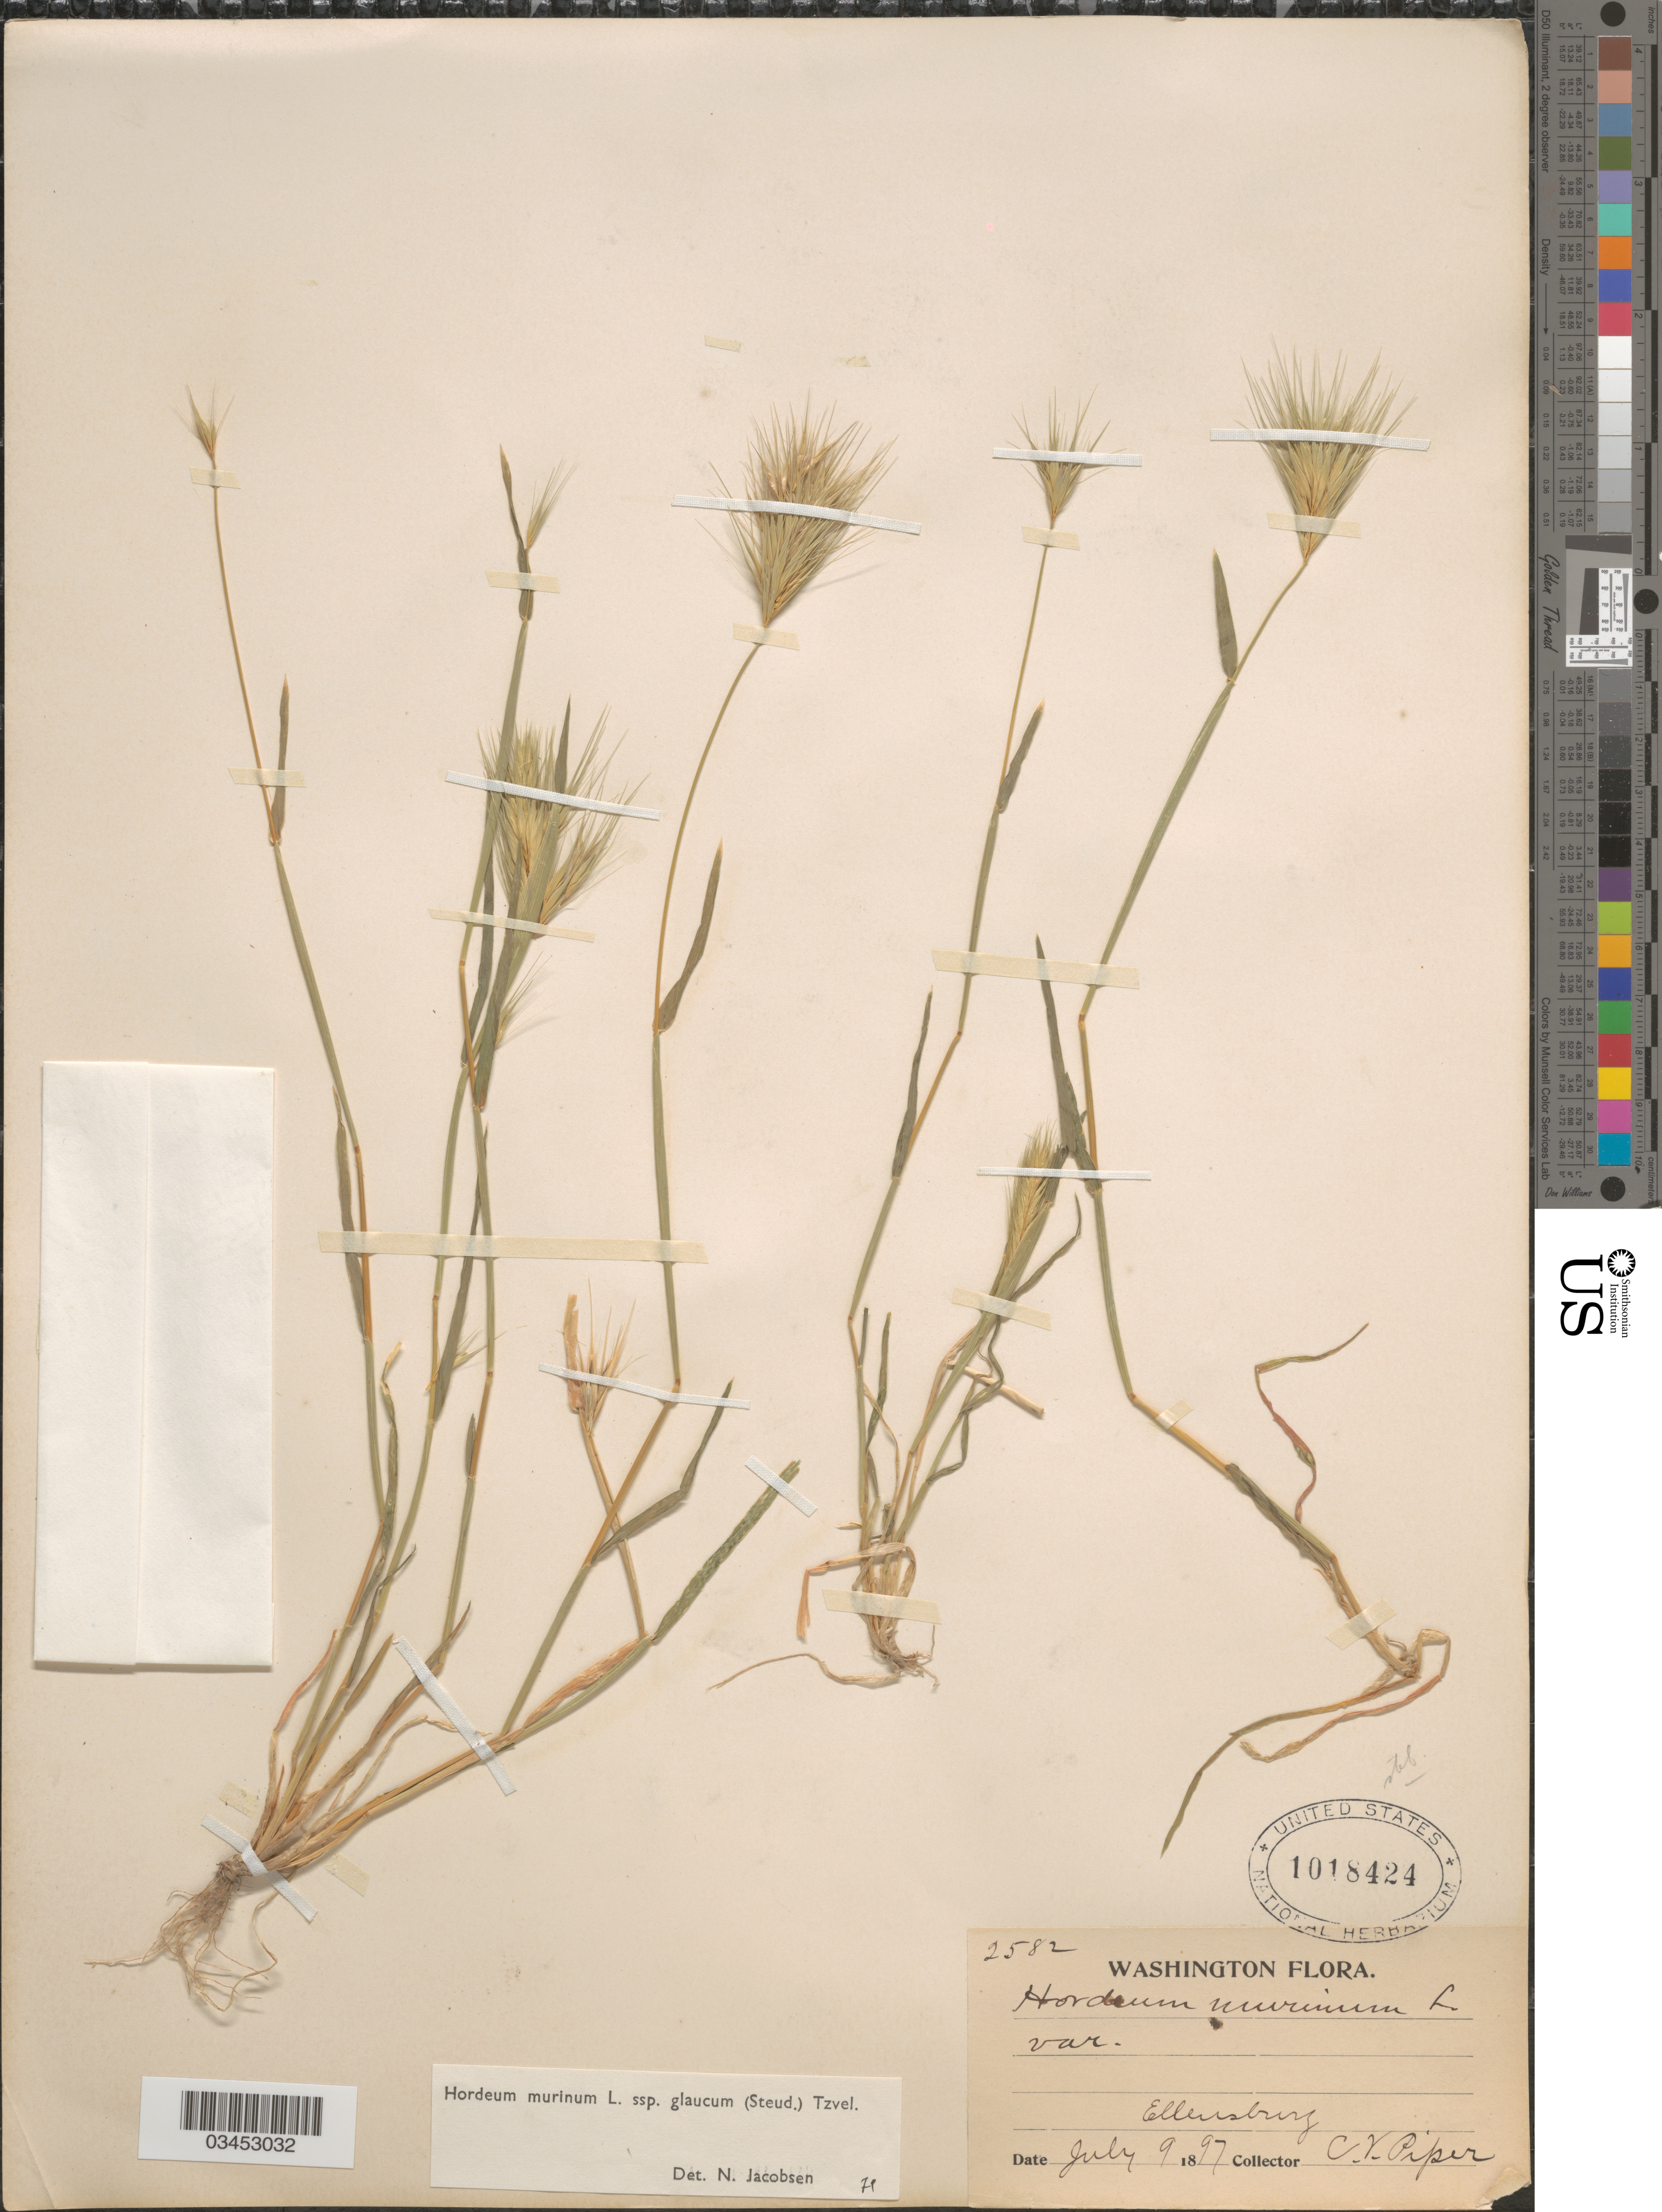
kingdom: Plantae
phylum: Tracheophyta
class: Liliopsida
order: Poales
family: Poaceae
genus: Hordeum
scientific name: Hordeum murinum subsp. glaucum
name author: (Steud.) Tzvelev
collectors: C. V. Piper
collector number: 2582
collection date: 1897-07-09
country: United States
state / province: Washington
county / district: Kittitas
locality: Ellensburg.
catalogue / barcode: US 1018424